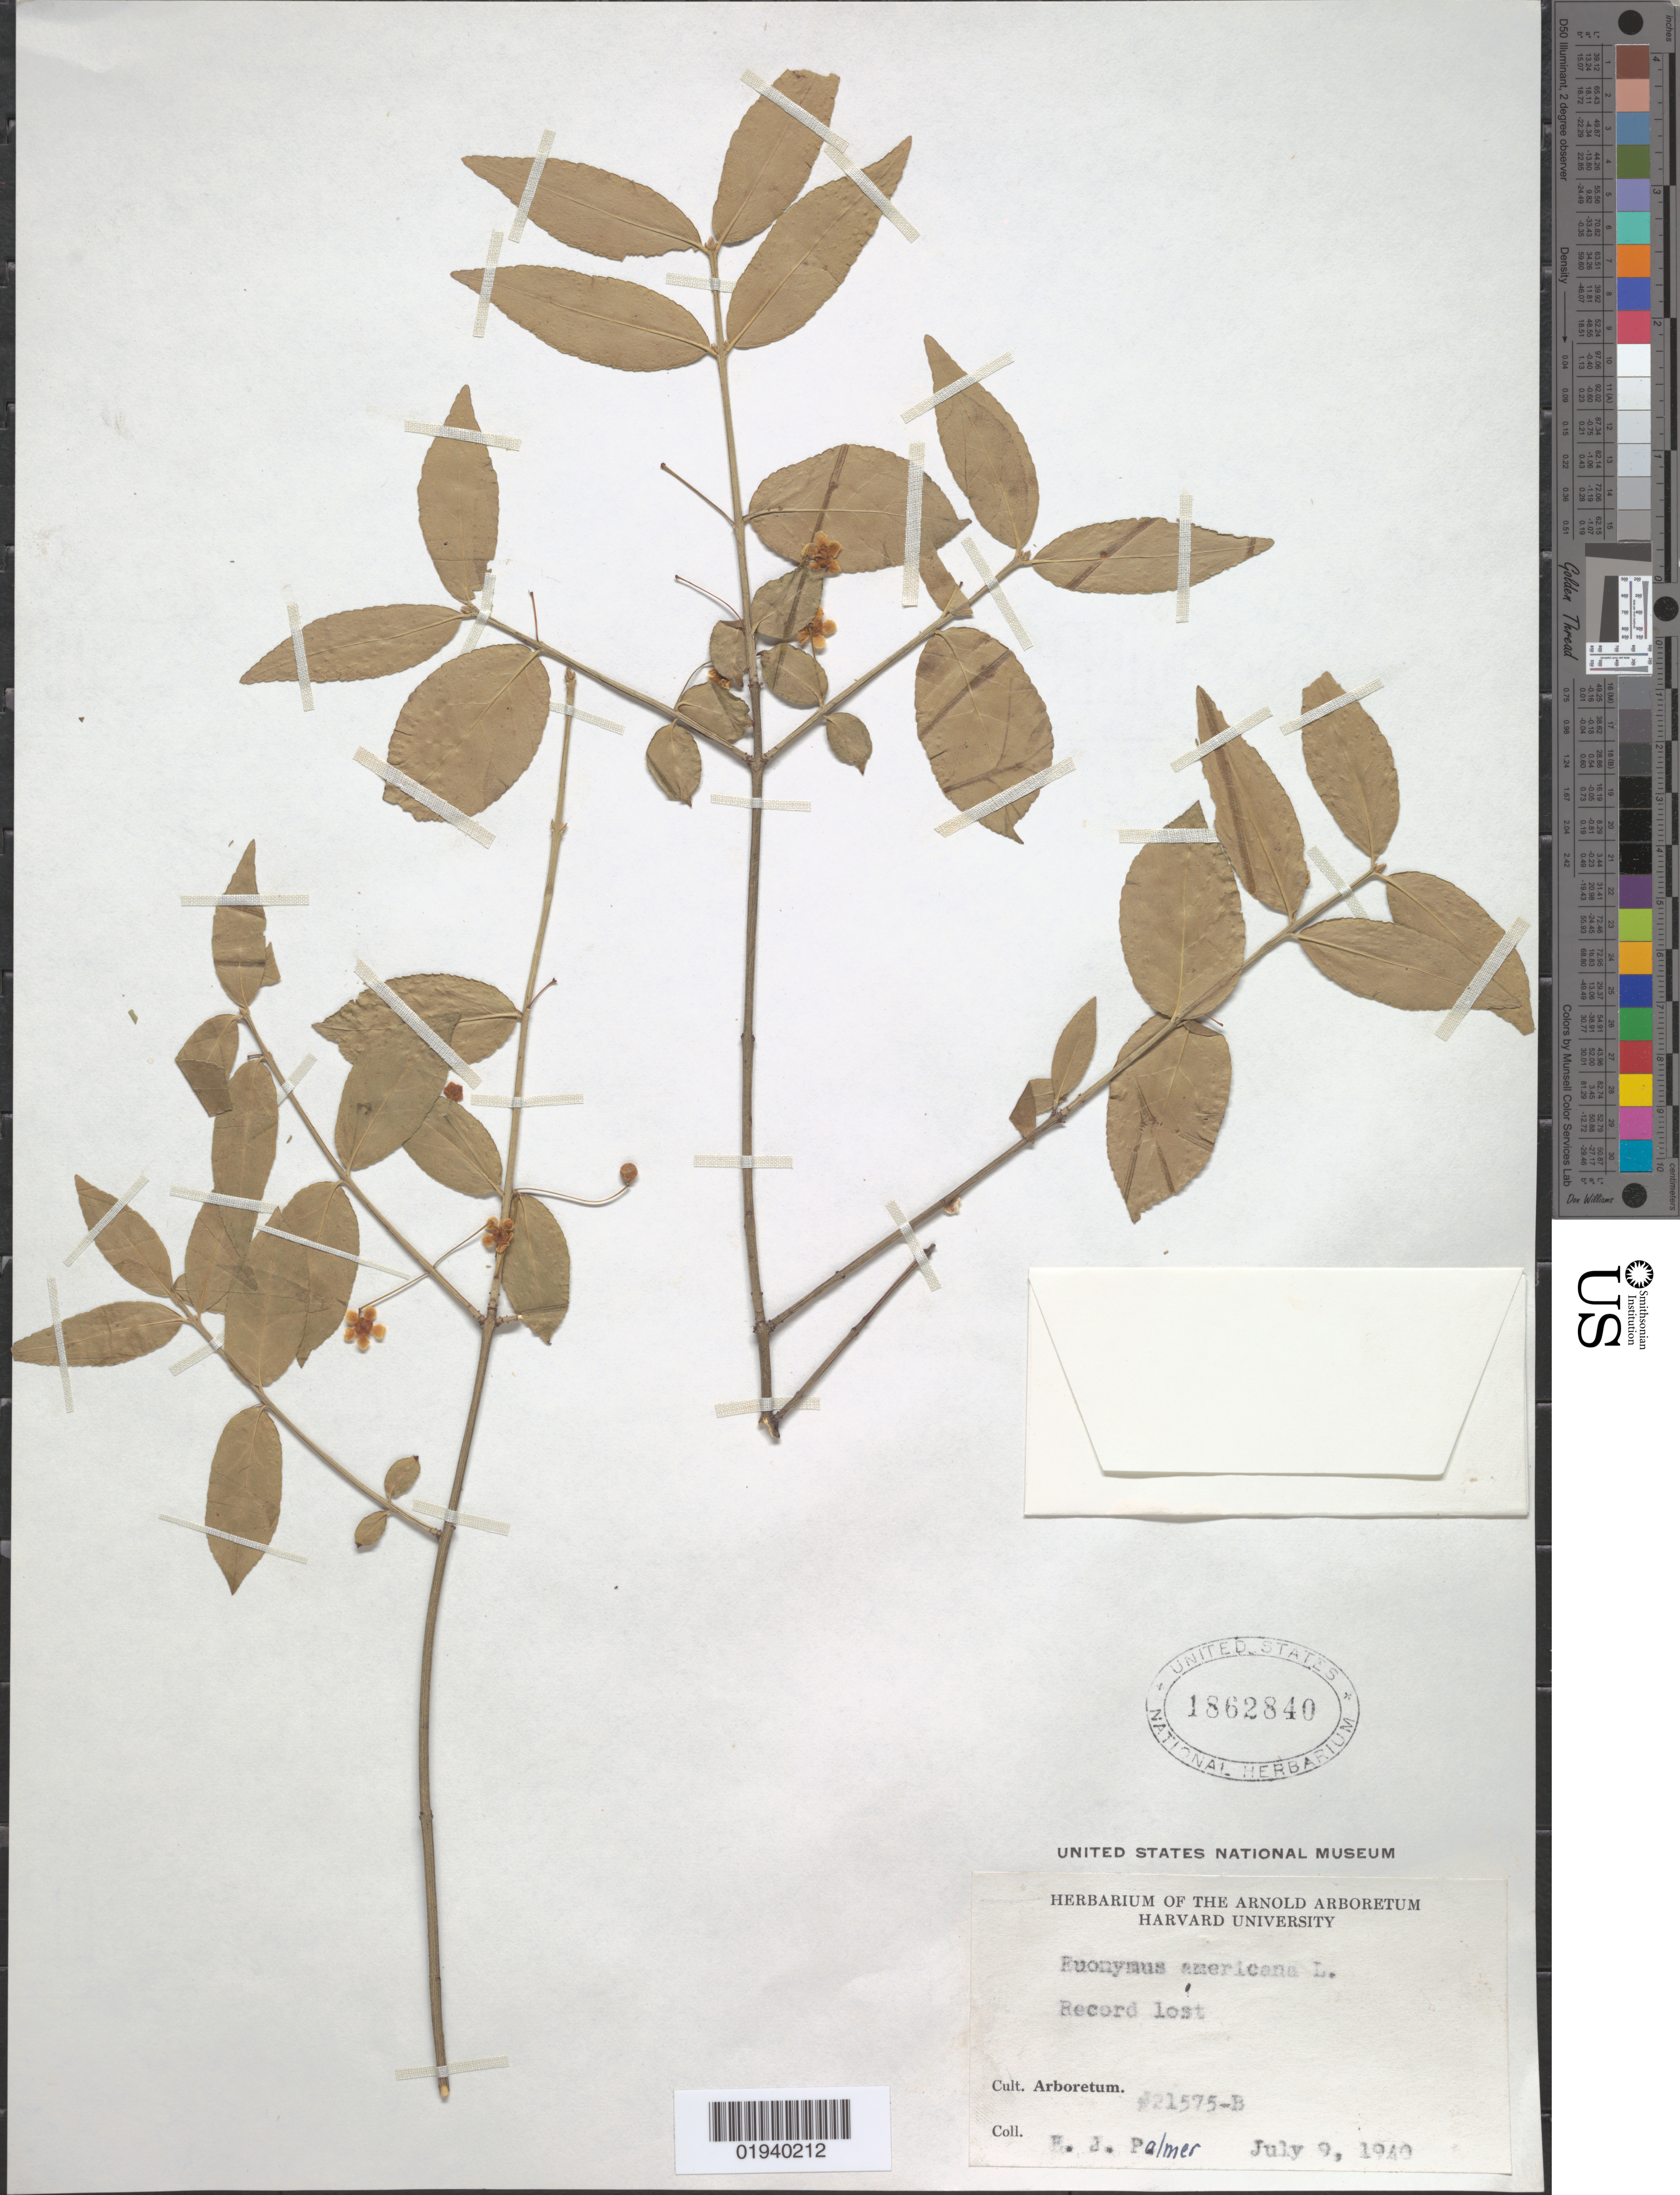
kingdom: Plantae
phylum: Tracheophyta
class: Magnoliopsida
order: Celastrales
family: Celastraceae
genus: Euonymus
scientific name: Euonymus americanus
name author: L.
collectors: E. J. Palmer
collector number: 21575-B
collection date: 1940-07-09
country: United States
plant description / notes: Note on label: "Record lost"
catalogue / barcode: US 1862840